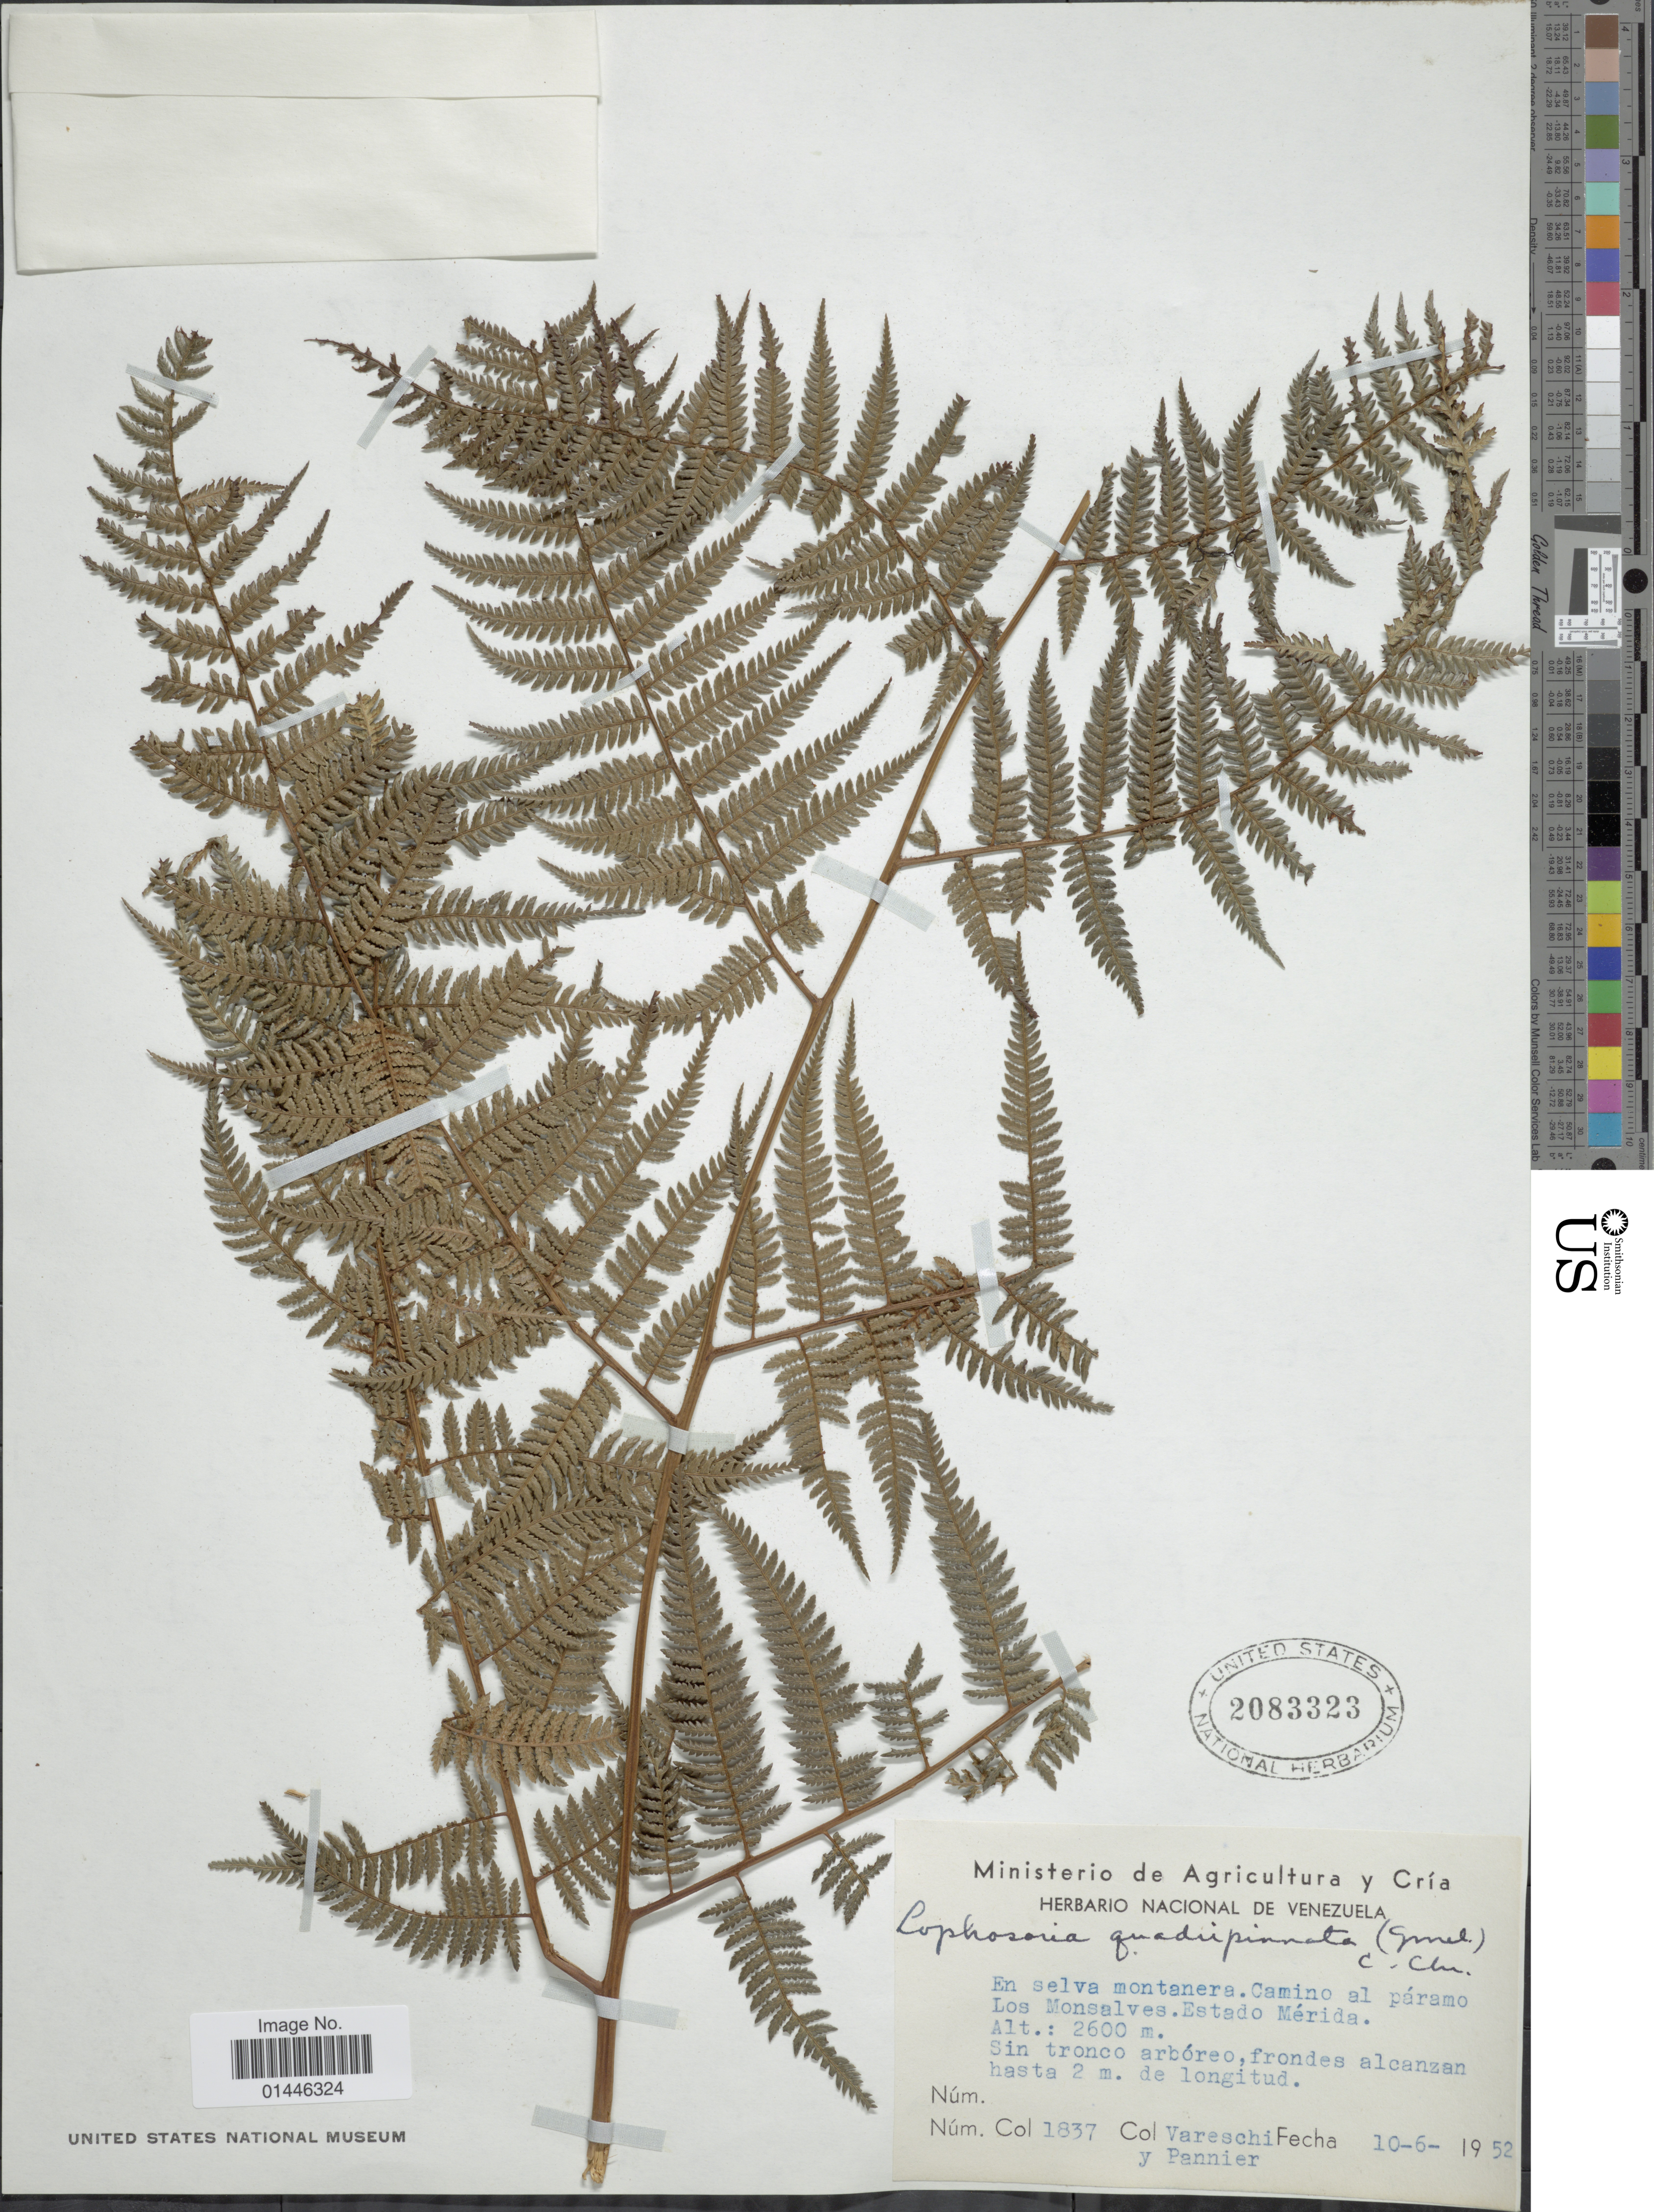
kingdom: Plantae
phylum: Tracheophyta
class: Polypodiopsida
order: Cyatheales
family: Dicksoniaceae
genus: Lophosoria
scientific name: Lophosoria quadripinnata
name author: (J.F. Gmel.) C. Chr.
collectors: -. Vareschi & Pannier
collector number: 1837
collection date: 1952-06-10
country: Venezuela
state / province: Mérida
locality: Camino al páramo Los Monsales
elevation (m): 2600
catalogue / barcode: US 2083323